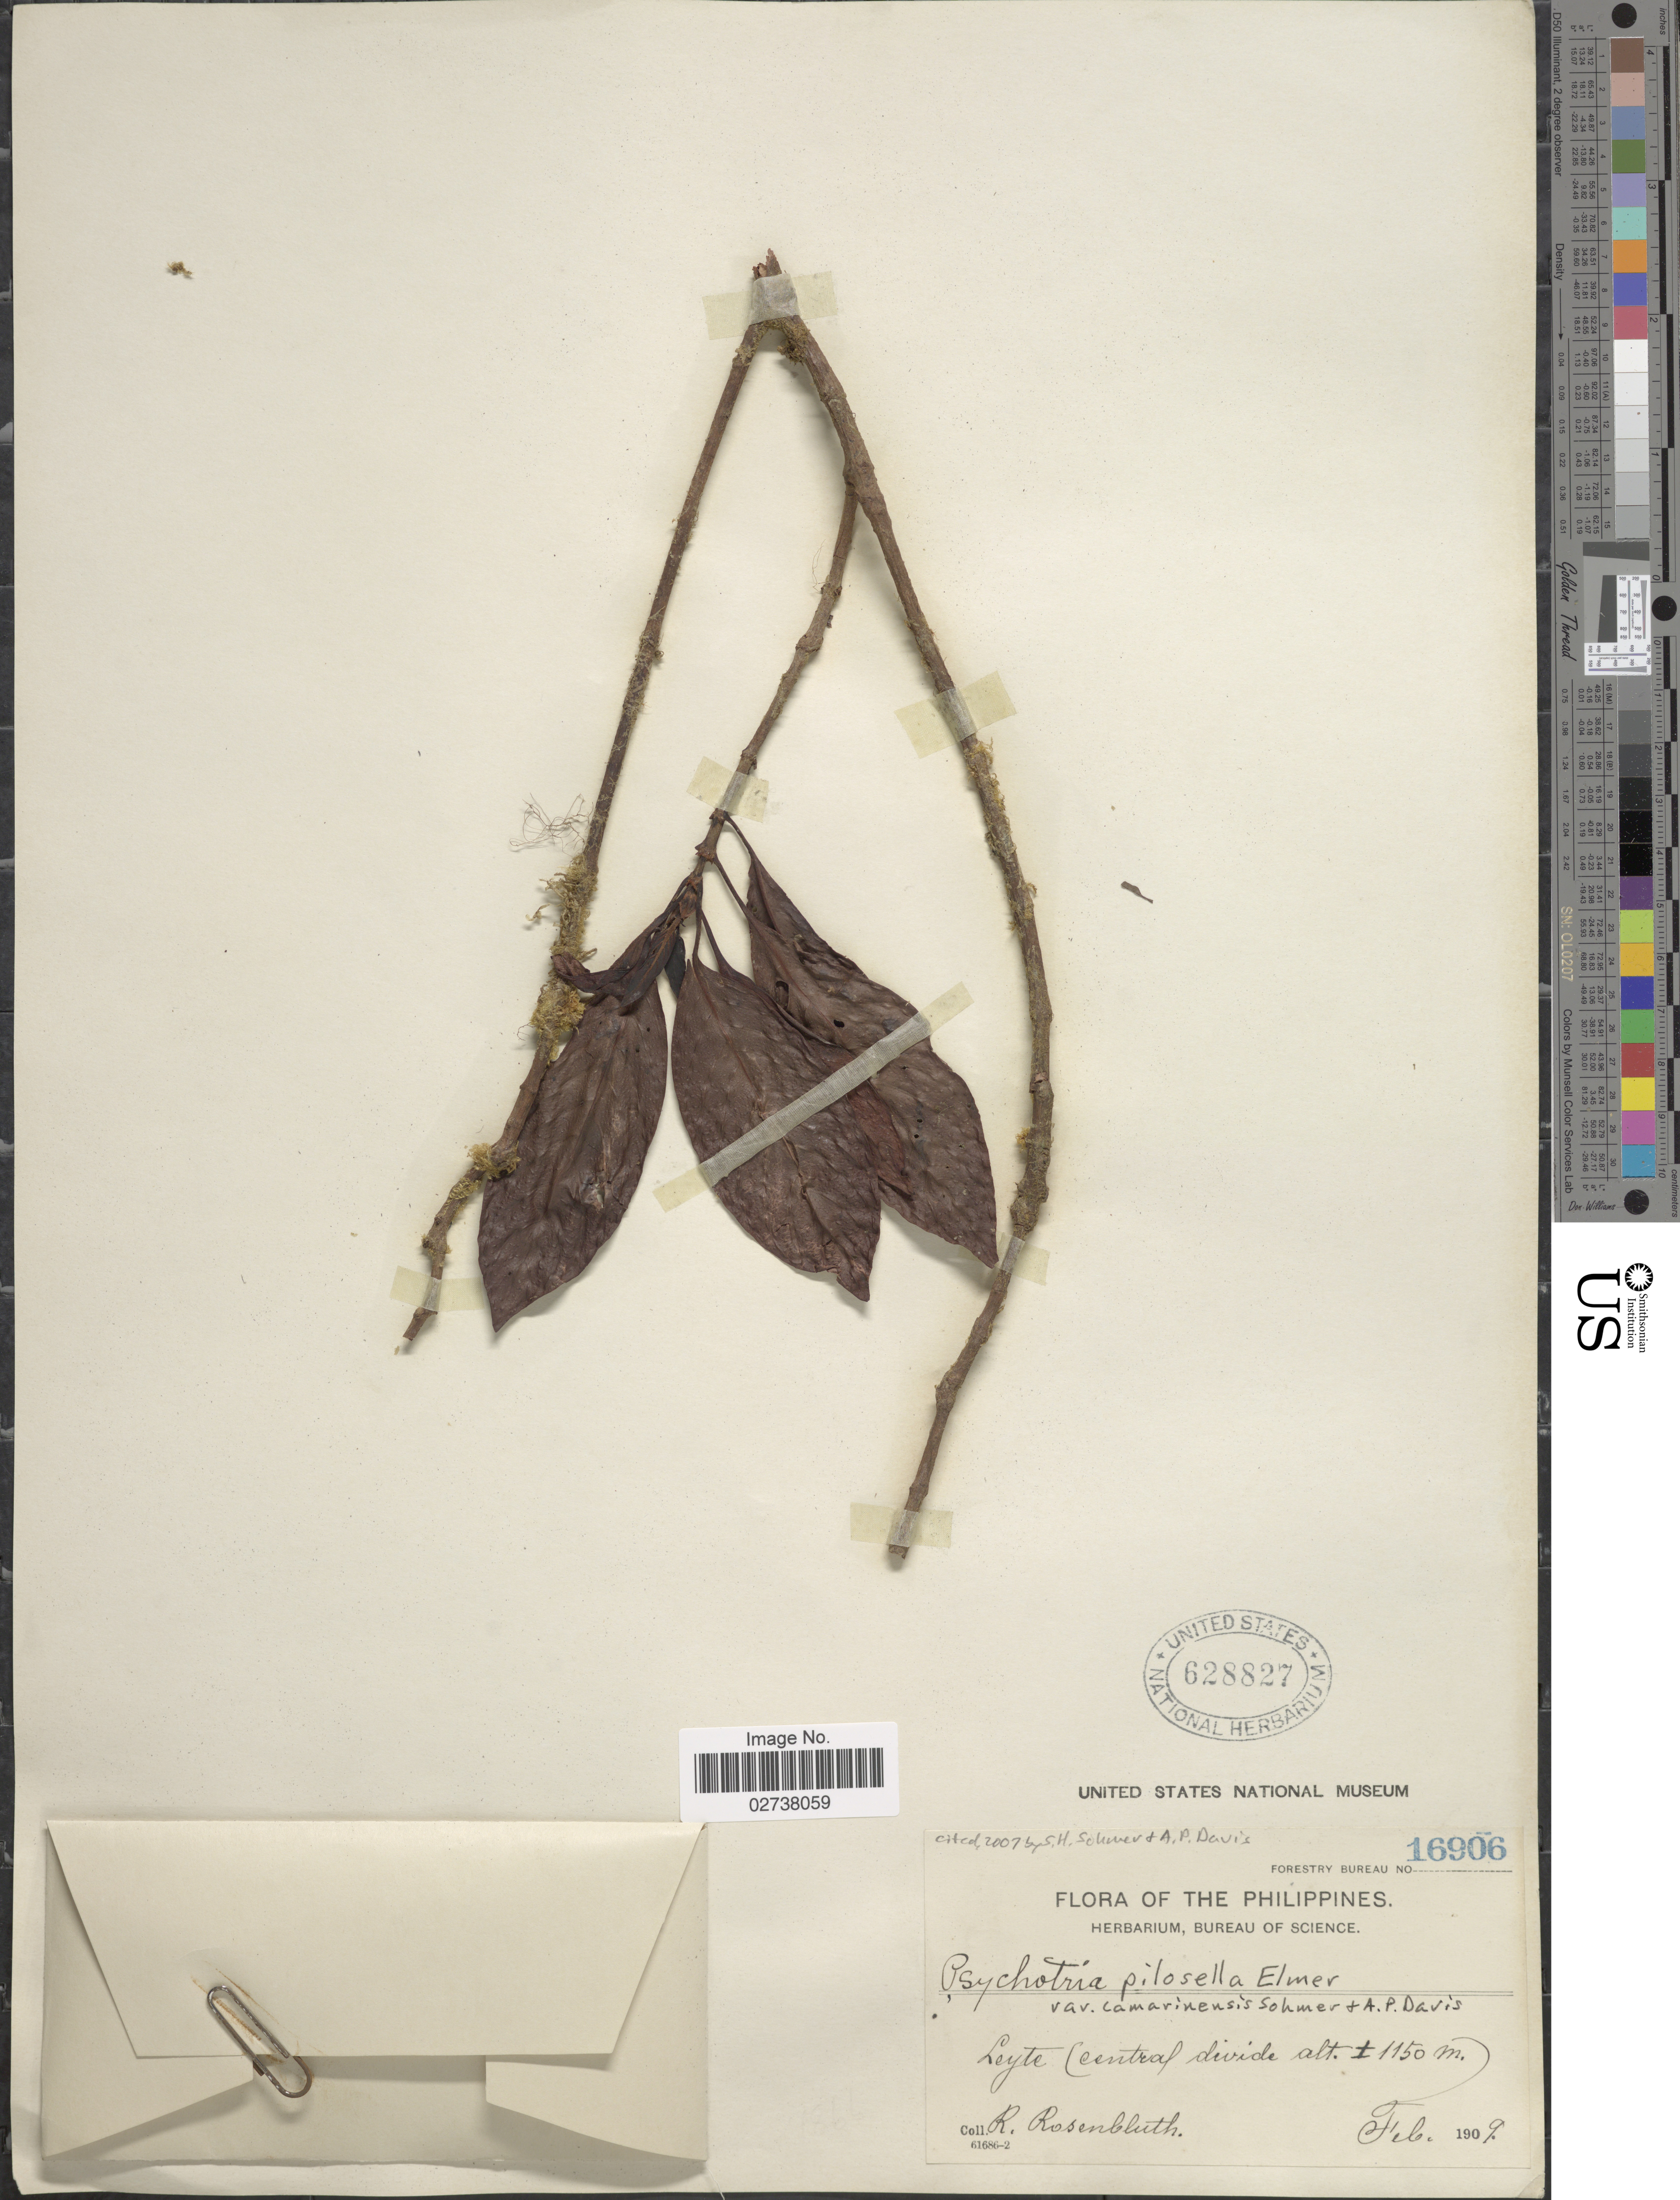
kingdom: Plantae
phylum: Tracheophyta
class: Magnoliopsida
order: Gentianales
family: Rubiaceae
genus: Psychotria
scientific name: Psychotria pilosella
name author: Elmer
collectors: R. Rosenbluth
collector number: Forestry Bureau 16906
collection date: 1909-02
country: Philippines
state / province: Eastern Visayas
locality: Leyte (central divide).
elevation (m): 1150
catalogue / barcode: US 628827